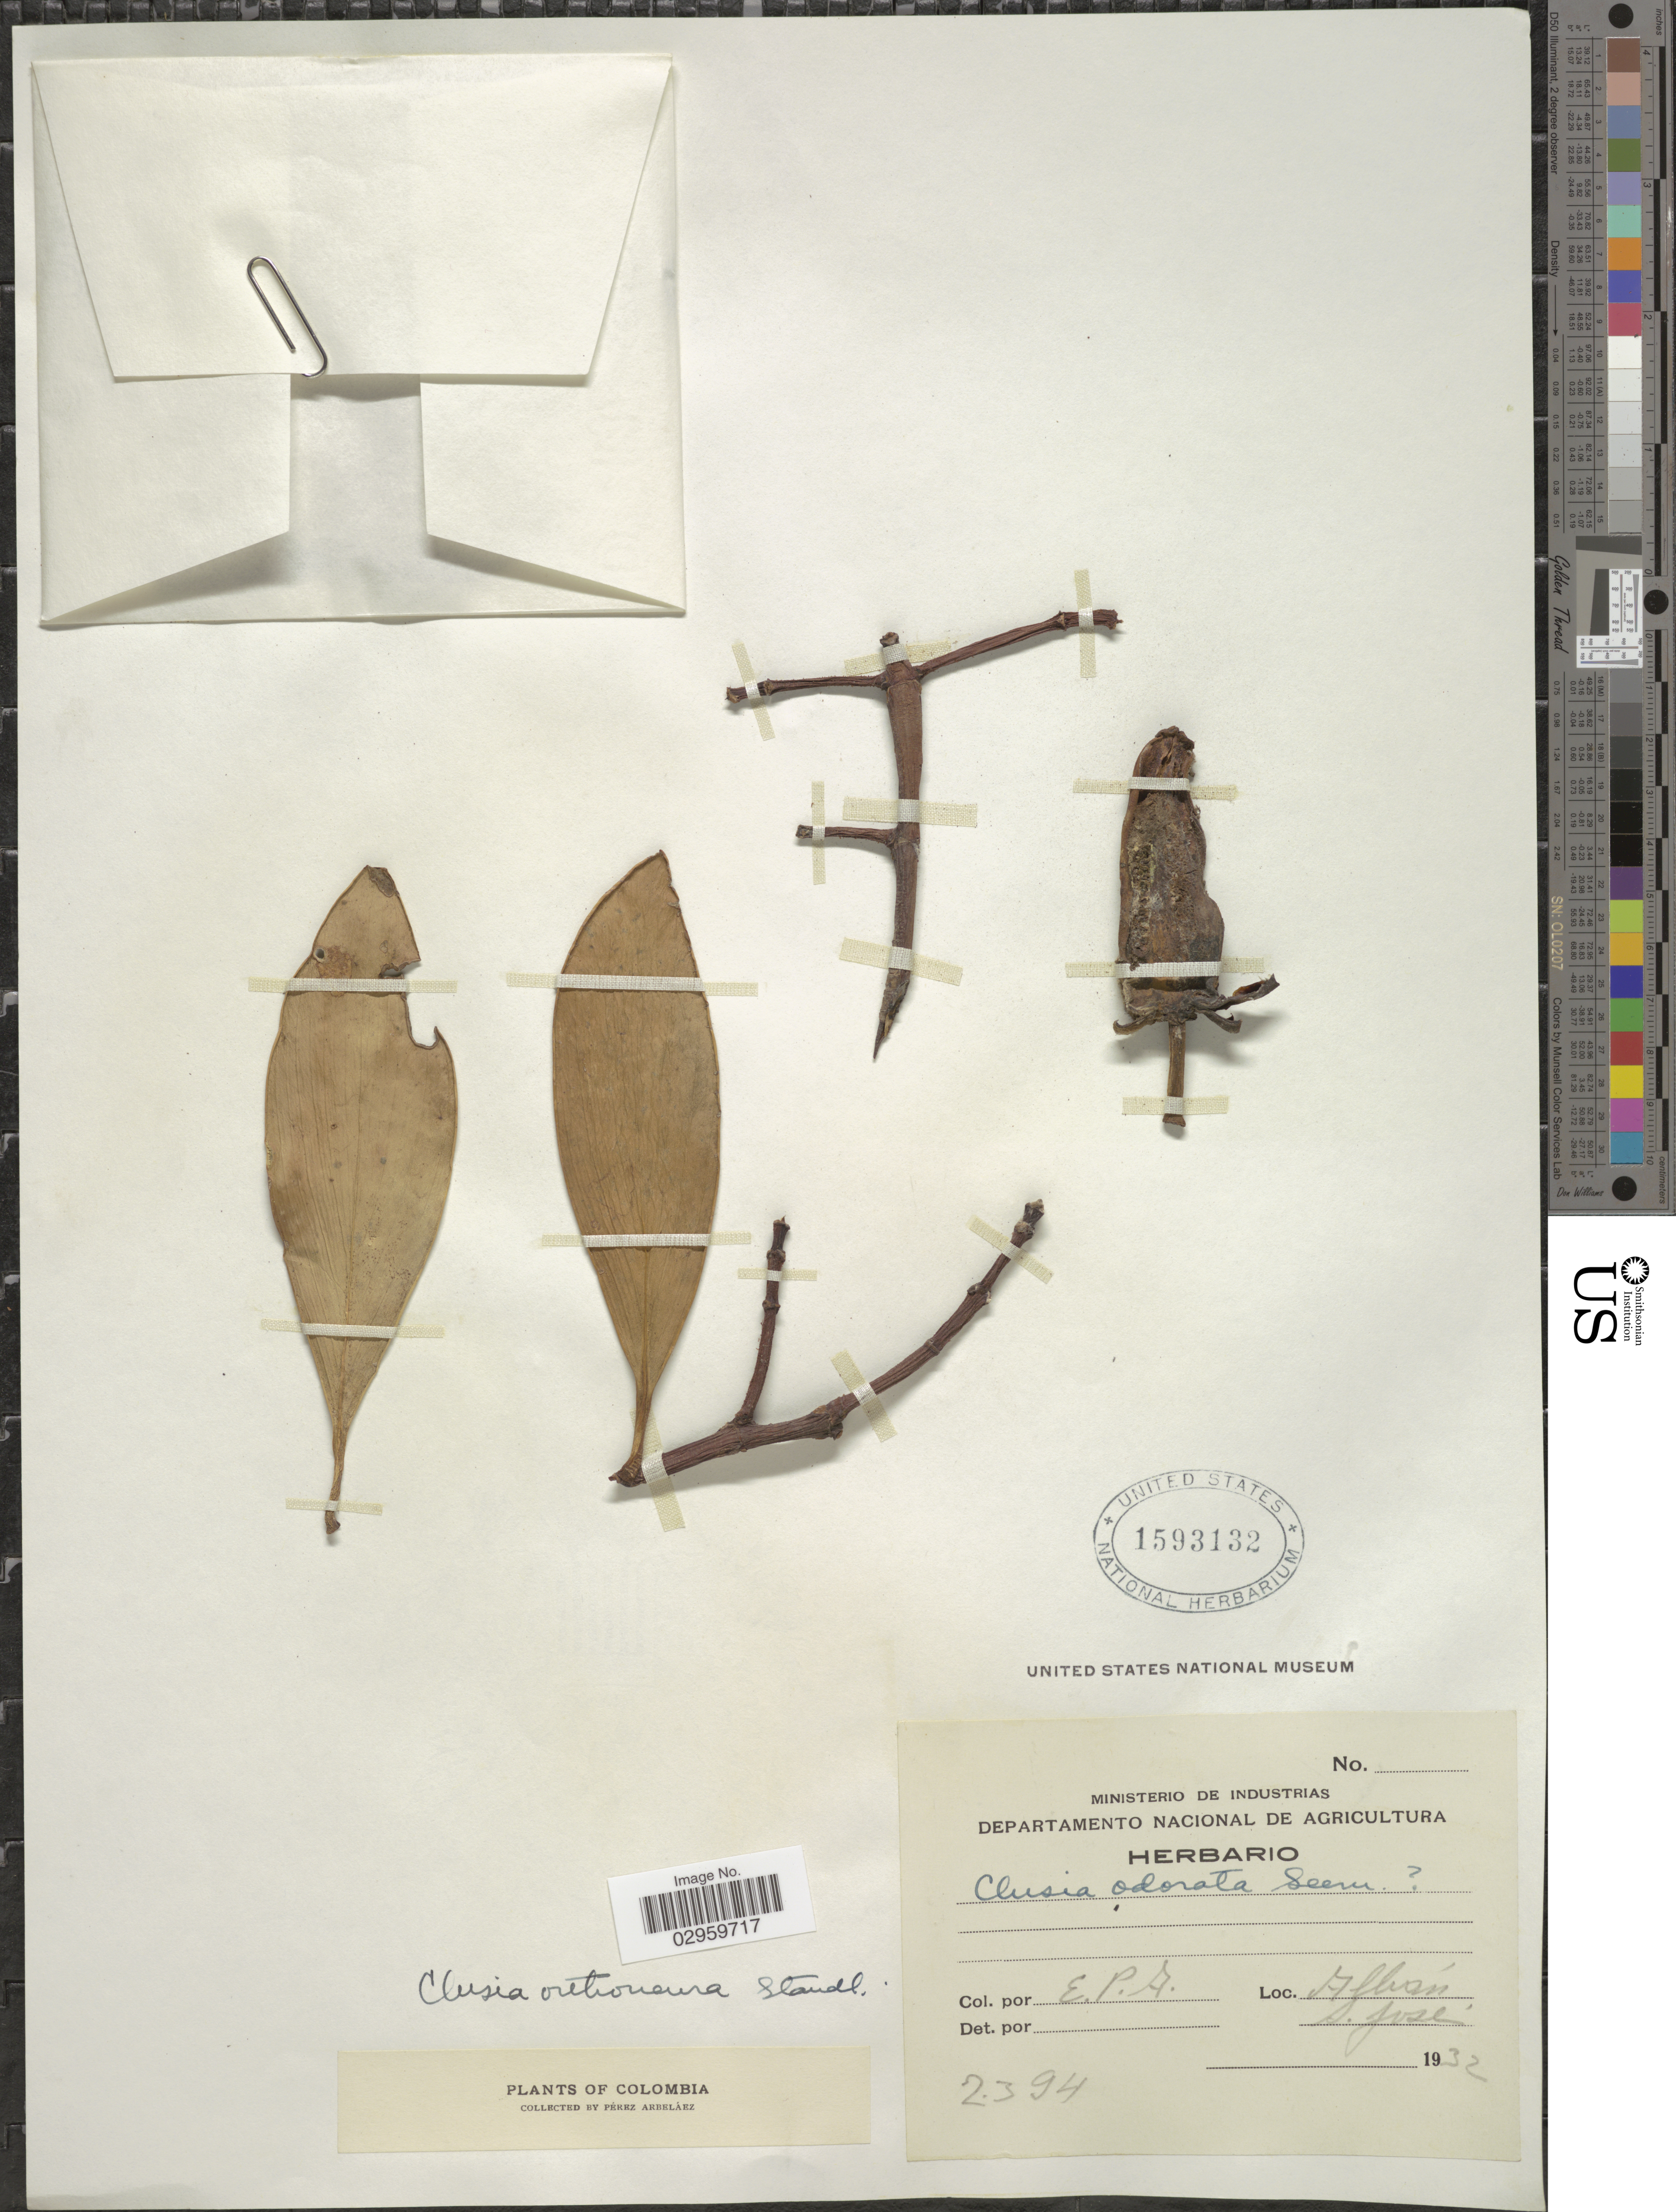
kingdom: Plantae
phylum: Tracheophyta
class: Magnoliopsida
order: Malpighiales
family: Clusiaceae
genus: Clusia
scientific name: Clusia orthoneura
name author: Standl.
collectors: E. Pérez Arbeláez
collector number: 2394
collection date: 1932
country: Colombia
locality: Albán S. José.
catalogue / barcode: US 1593132